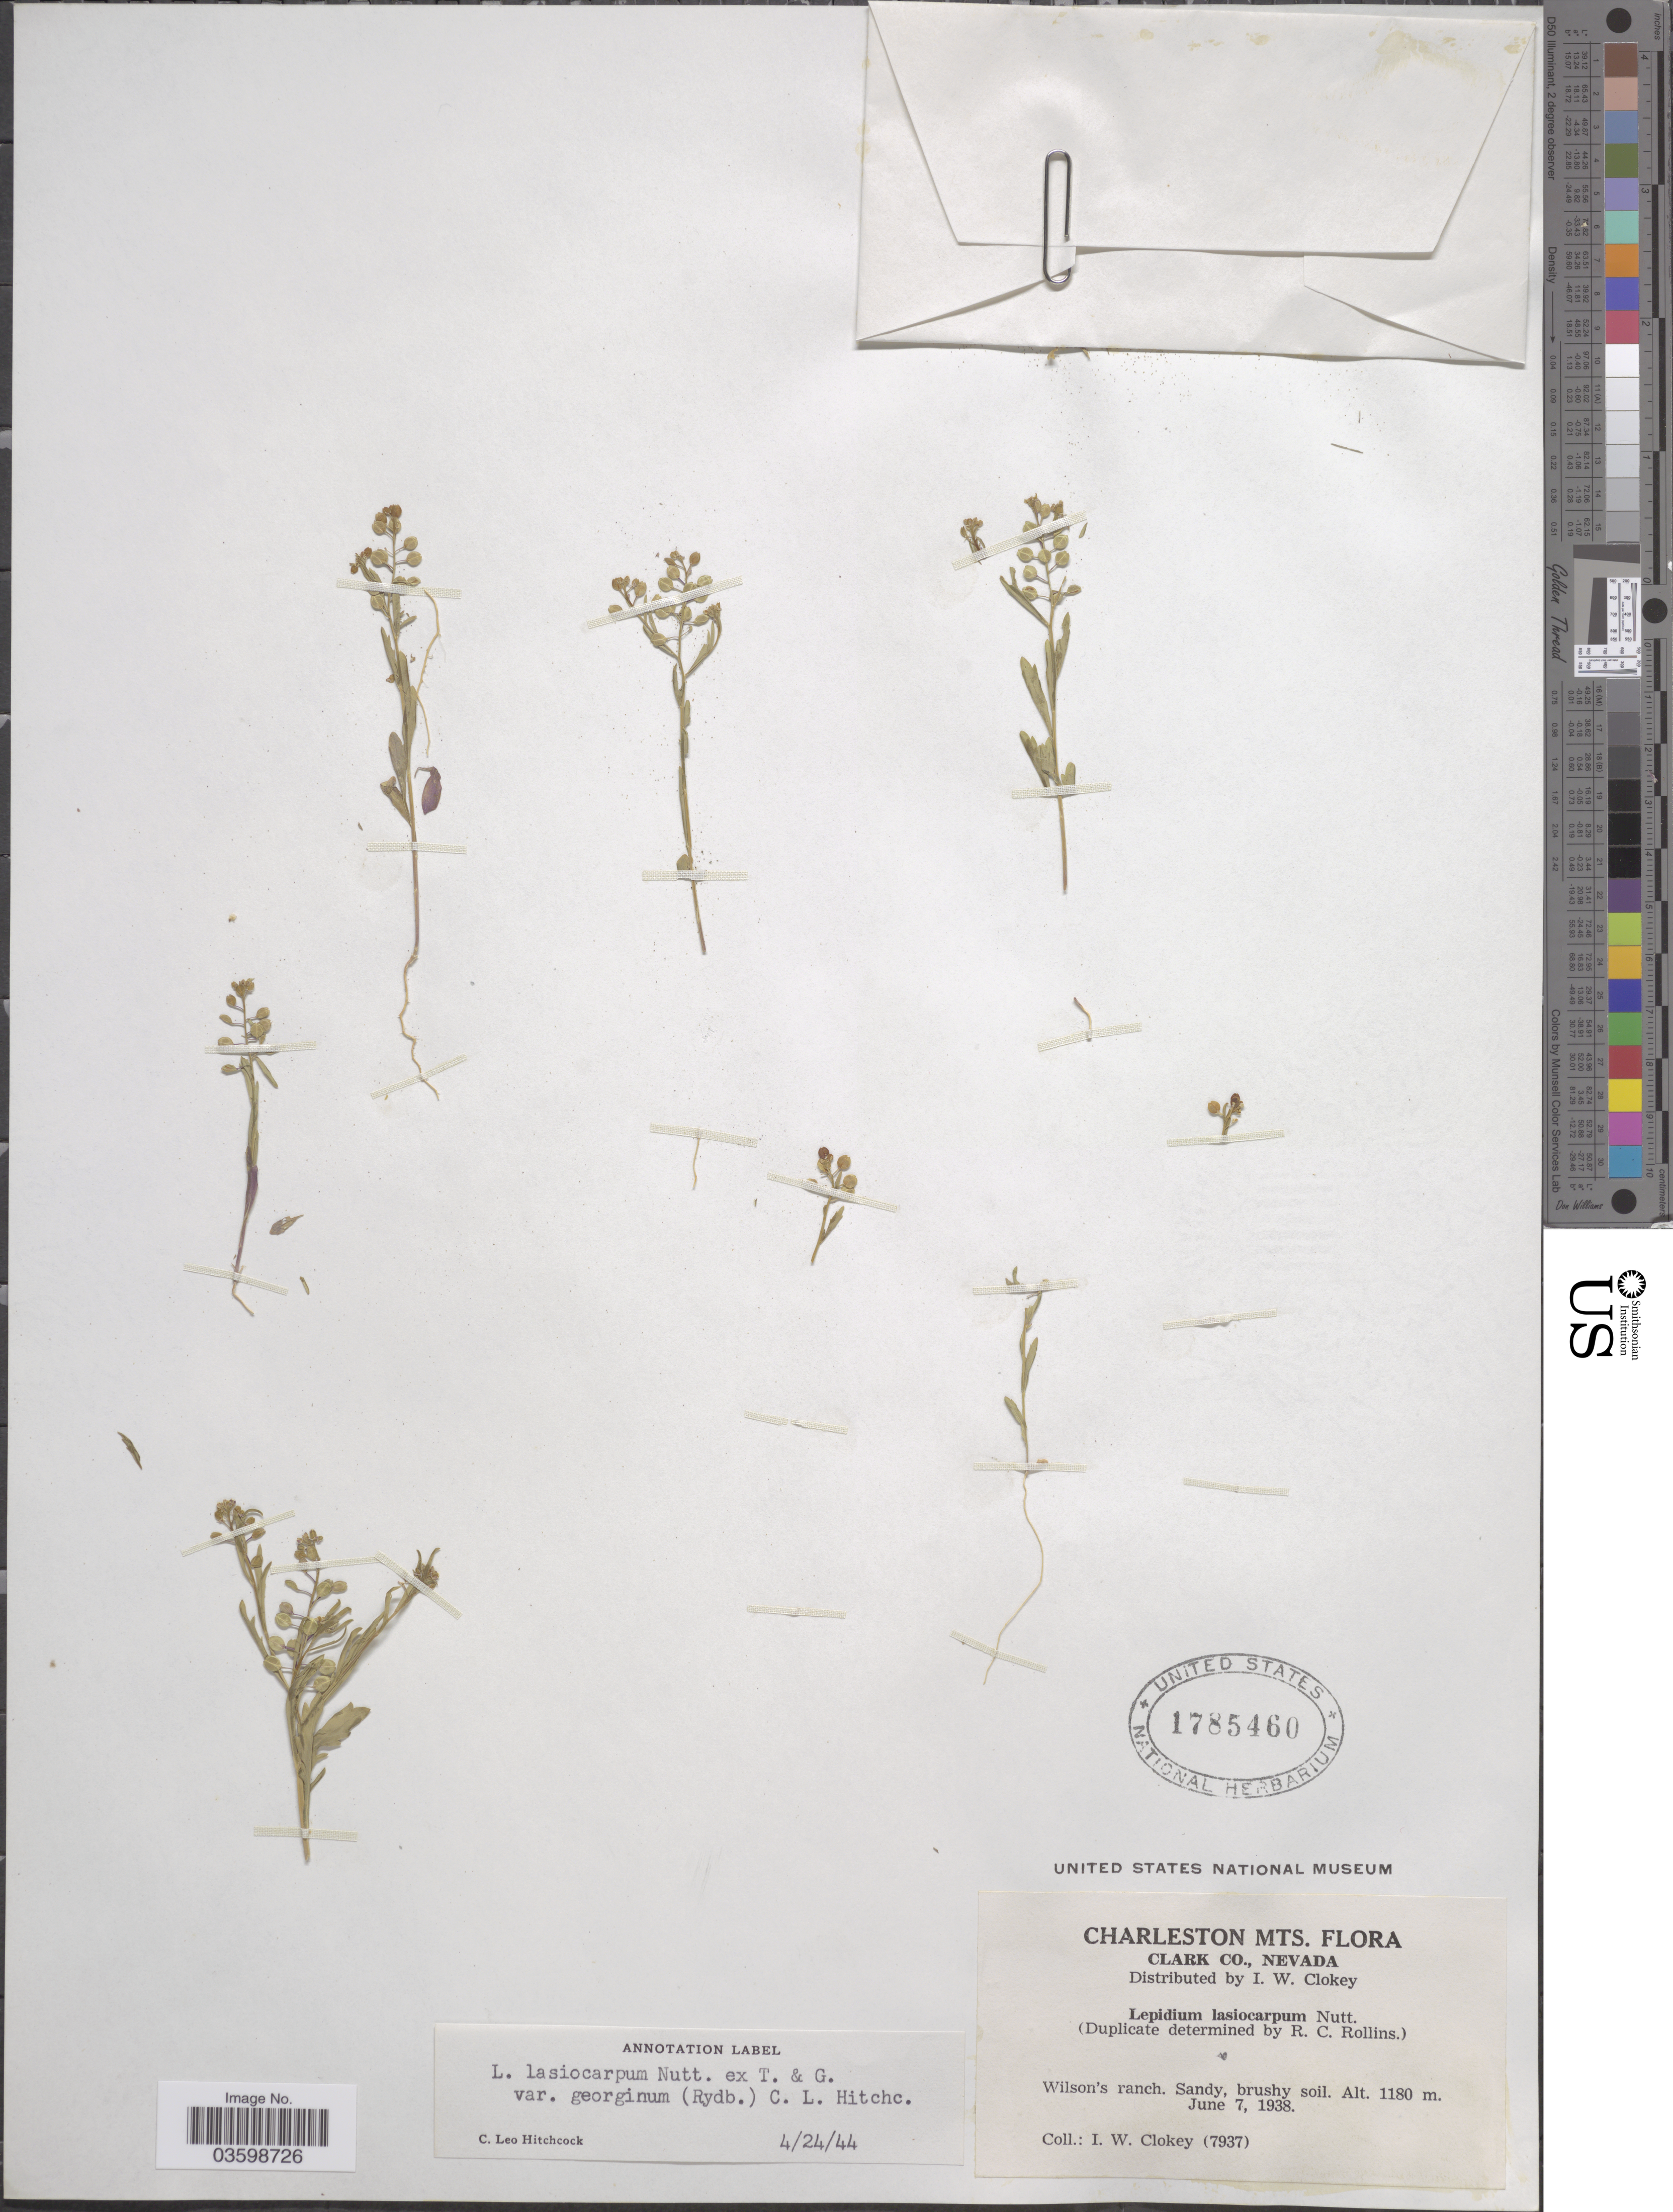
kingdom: Plantae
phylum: Tracheophyta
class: Magnoliopsida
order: Brassicales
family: Brassicaceae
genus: Lepidium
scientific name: Lepidium lasiocarpum var. georginum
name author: (Rydb.) C.L. Hitchc.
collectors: I. W. Clokey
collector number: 7937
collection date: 1938-06-07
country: United States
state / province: Nevada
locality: Charleston Mts. Clark Co. Wilson's ranch.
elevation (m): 1180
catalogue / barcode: US 1785460